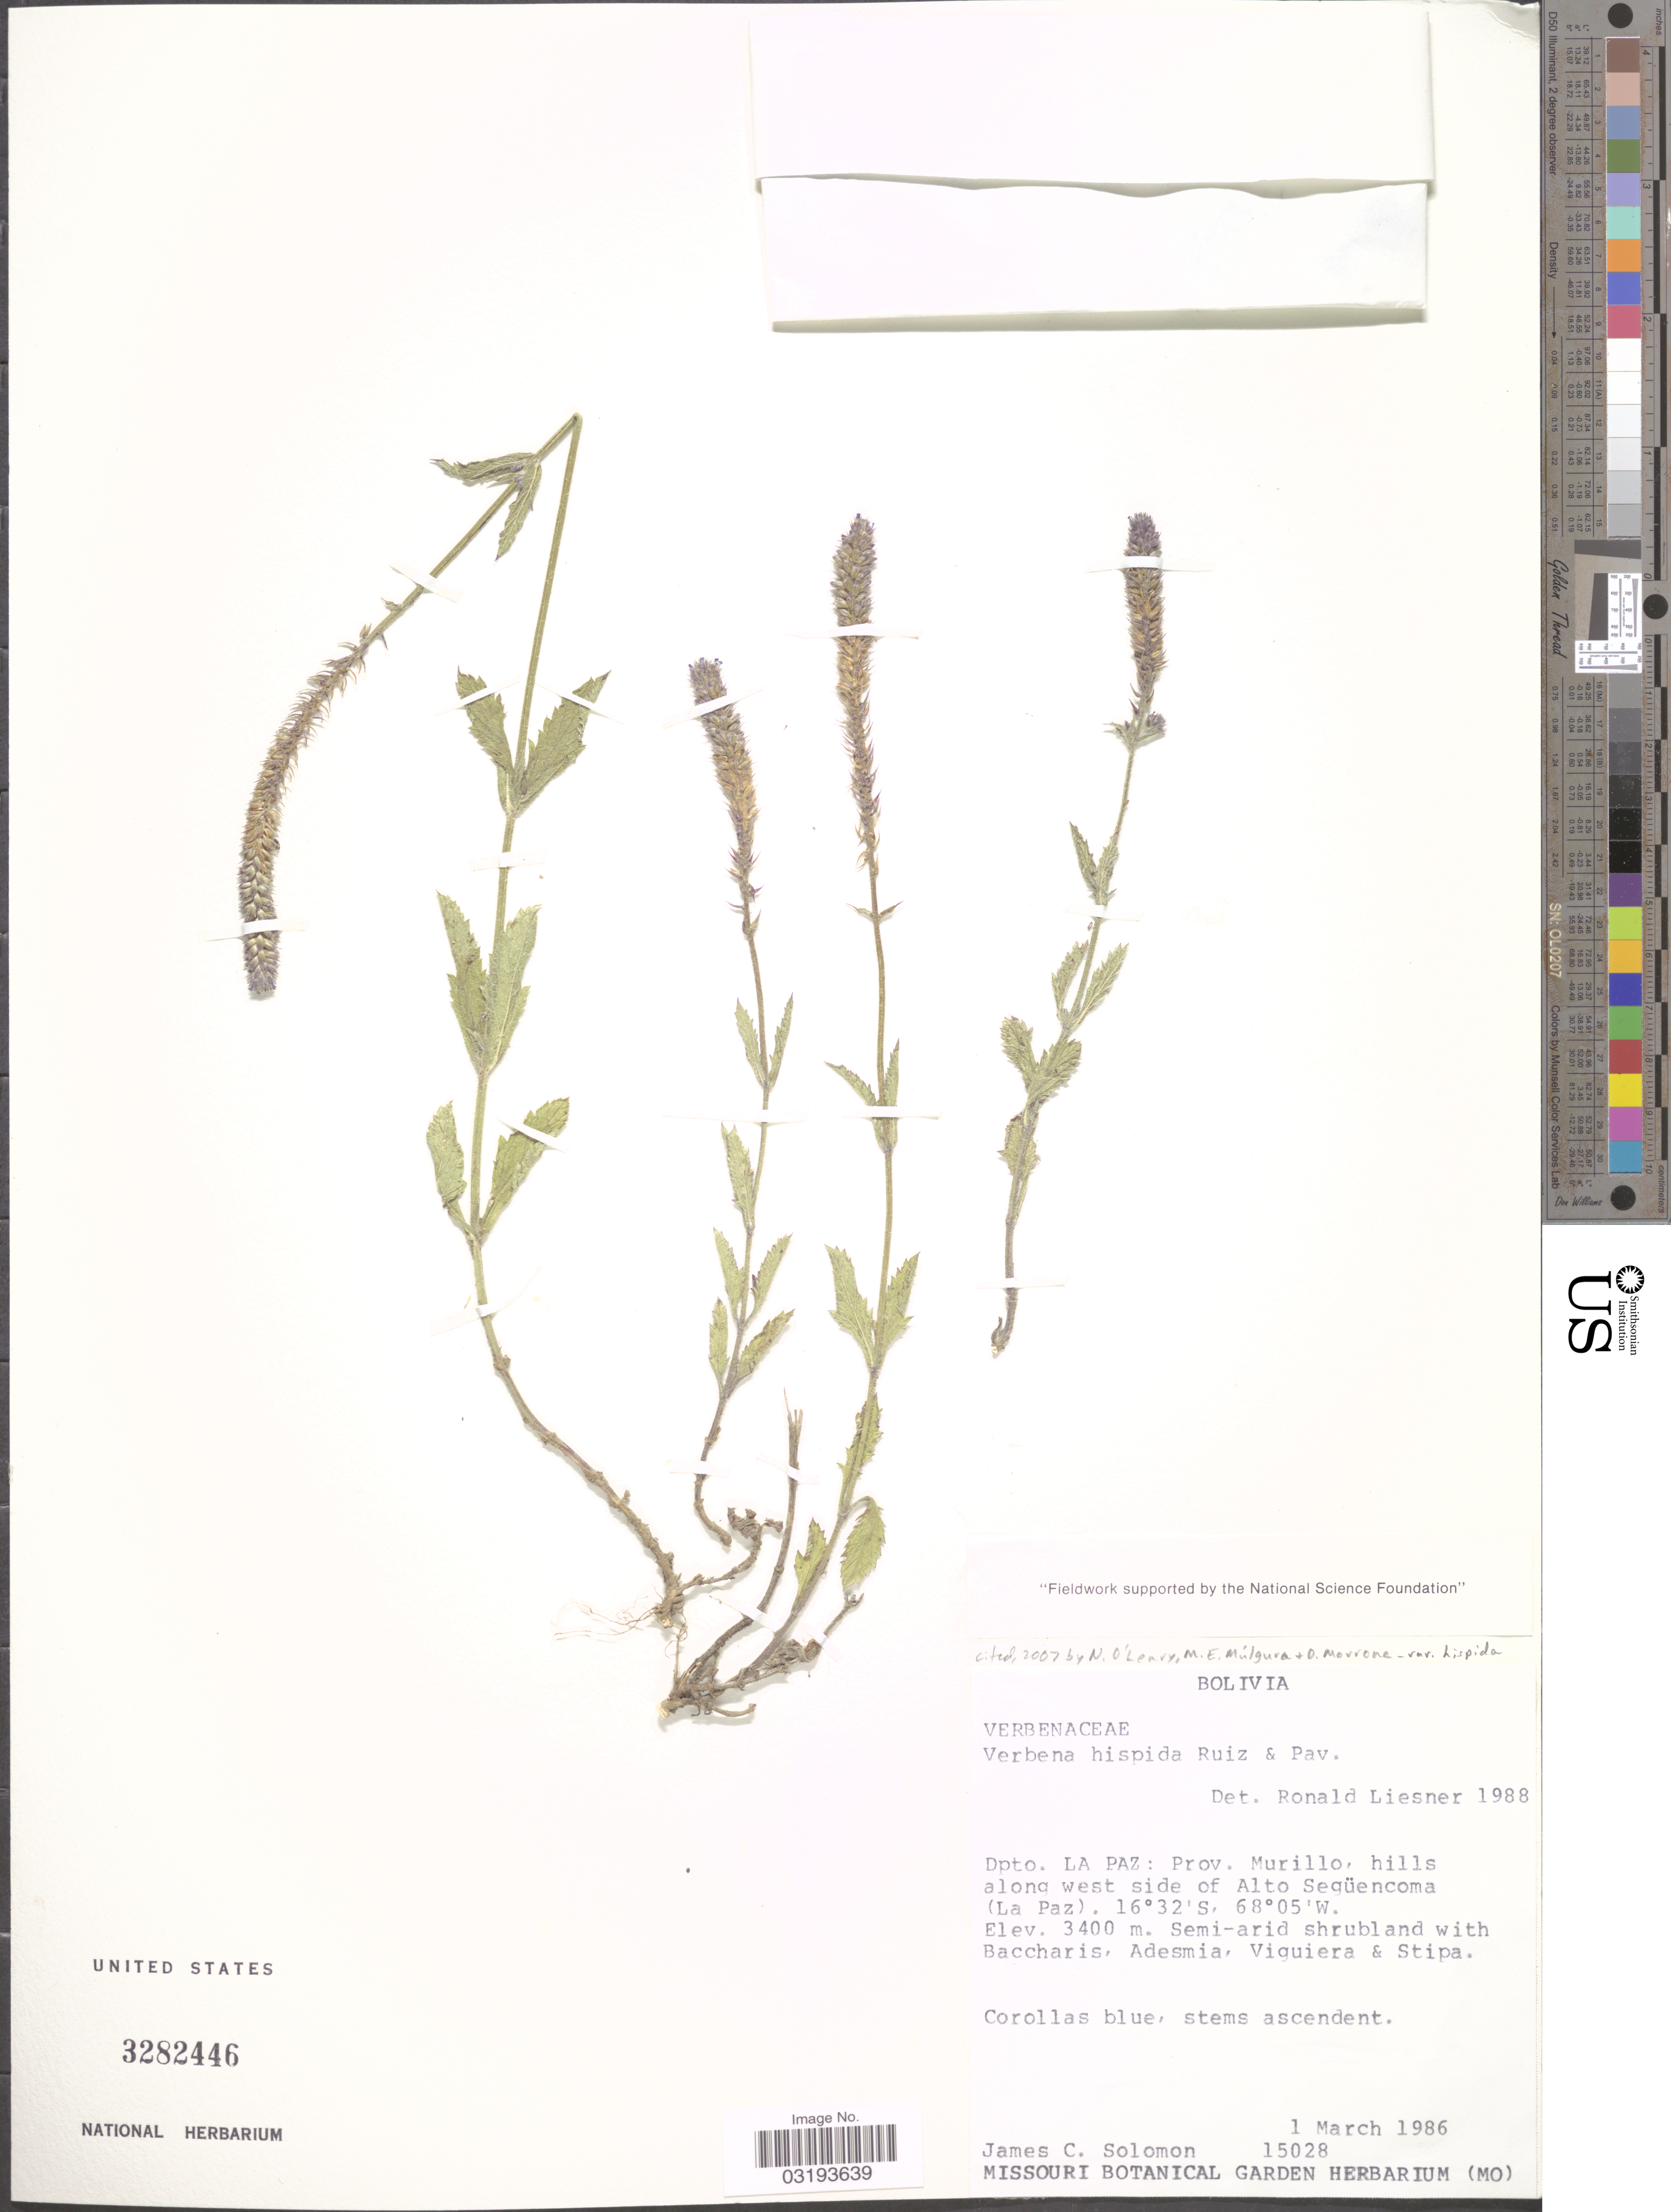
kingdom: Plantae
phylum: Tracheophyta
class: Magnoliopsida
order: Lamiales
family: Verbenaceae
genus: Verbena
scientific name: Verbena hispida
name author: Ruiz & Pav.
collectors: J. C. Solomon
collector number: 15028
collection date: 1986-03-01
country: Bolivia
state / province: La Paz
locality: Dpto. La Paz: Prov. Murillo, hills along west side of Alto Següencoma (La Paz).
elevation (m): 3400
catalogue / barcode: US 3282446